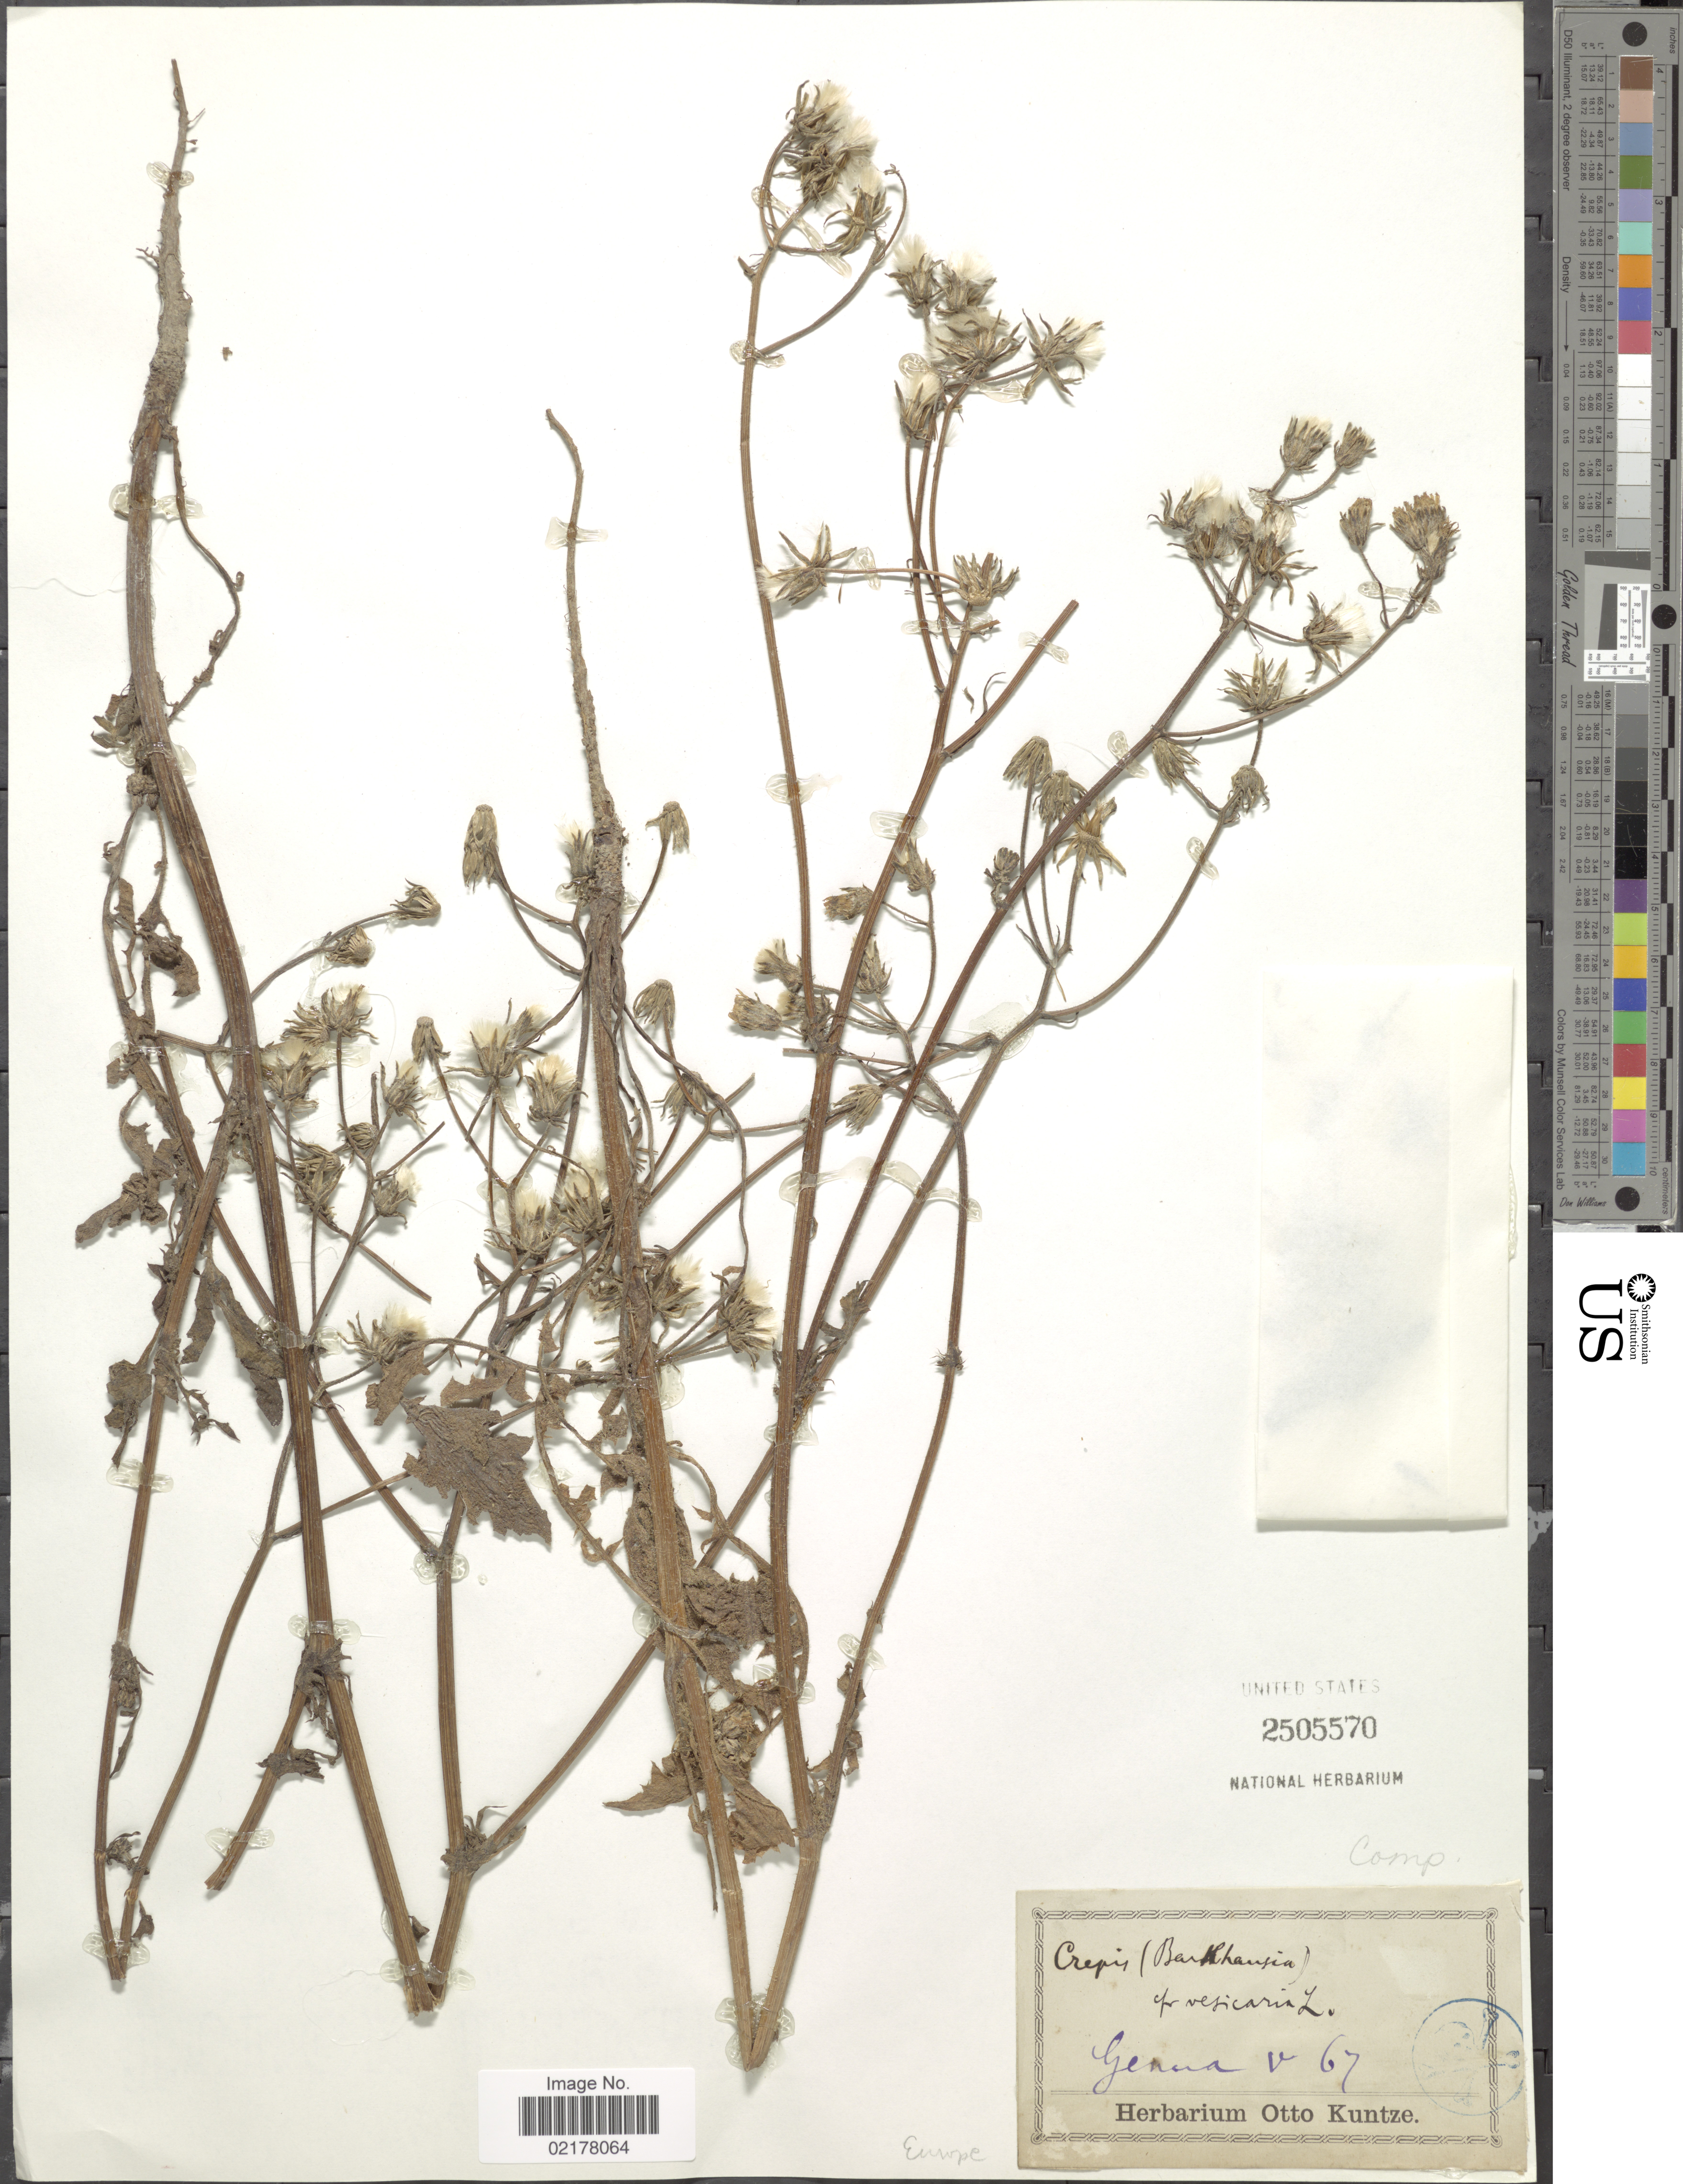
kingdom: Plantae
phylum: Tracheophyta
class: Magnoliopsida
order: Asterales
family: Asteraceae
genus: Crepis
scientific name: Crepis vesicaria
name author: L.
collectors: ex Herb. O. Kuntze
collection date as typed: Transcribed d/m/y: /5/67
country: Switzerland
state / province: Genève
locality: Geneva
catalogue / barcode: US 2505570